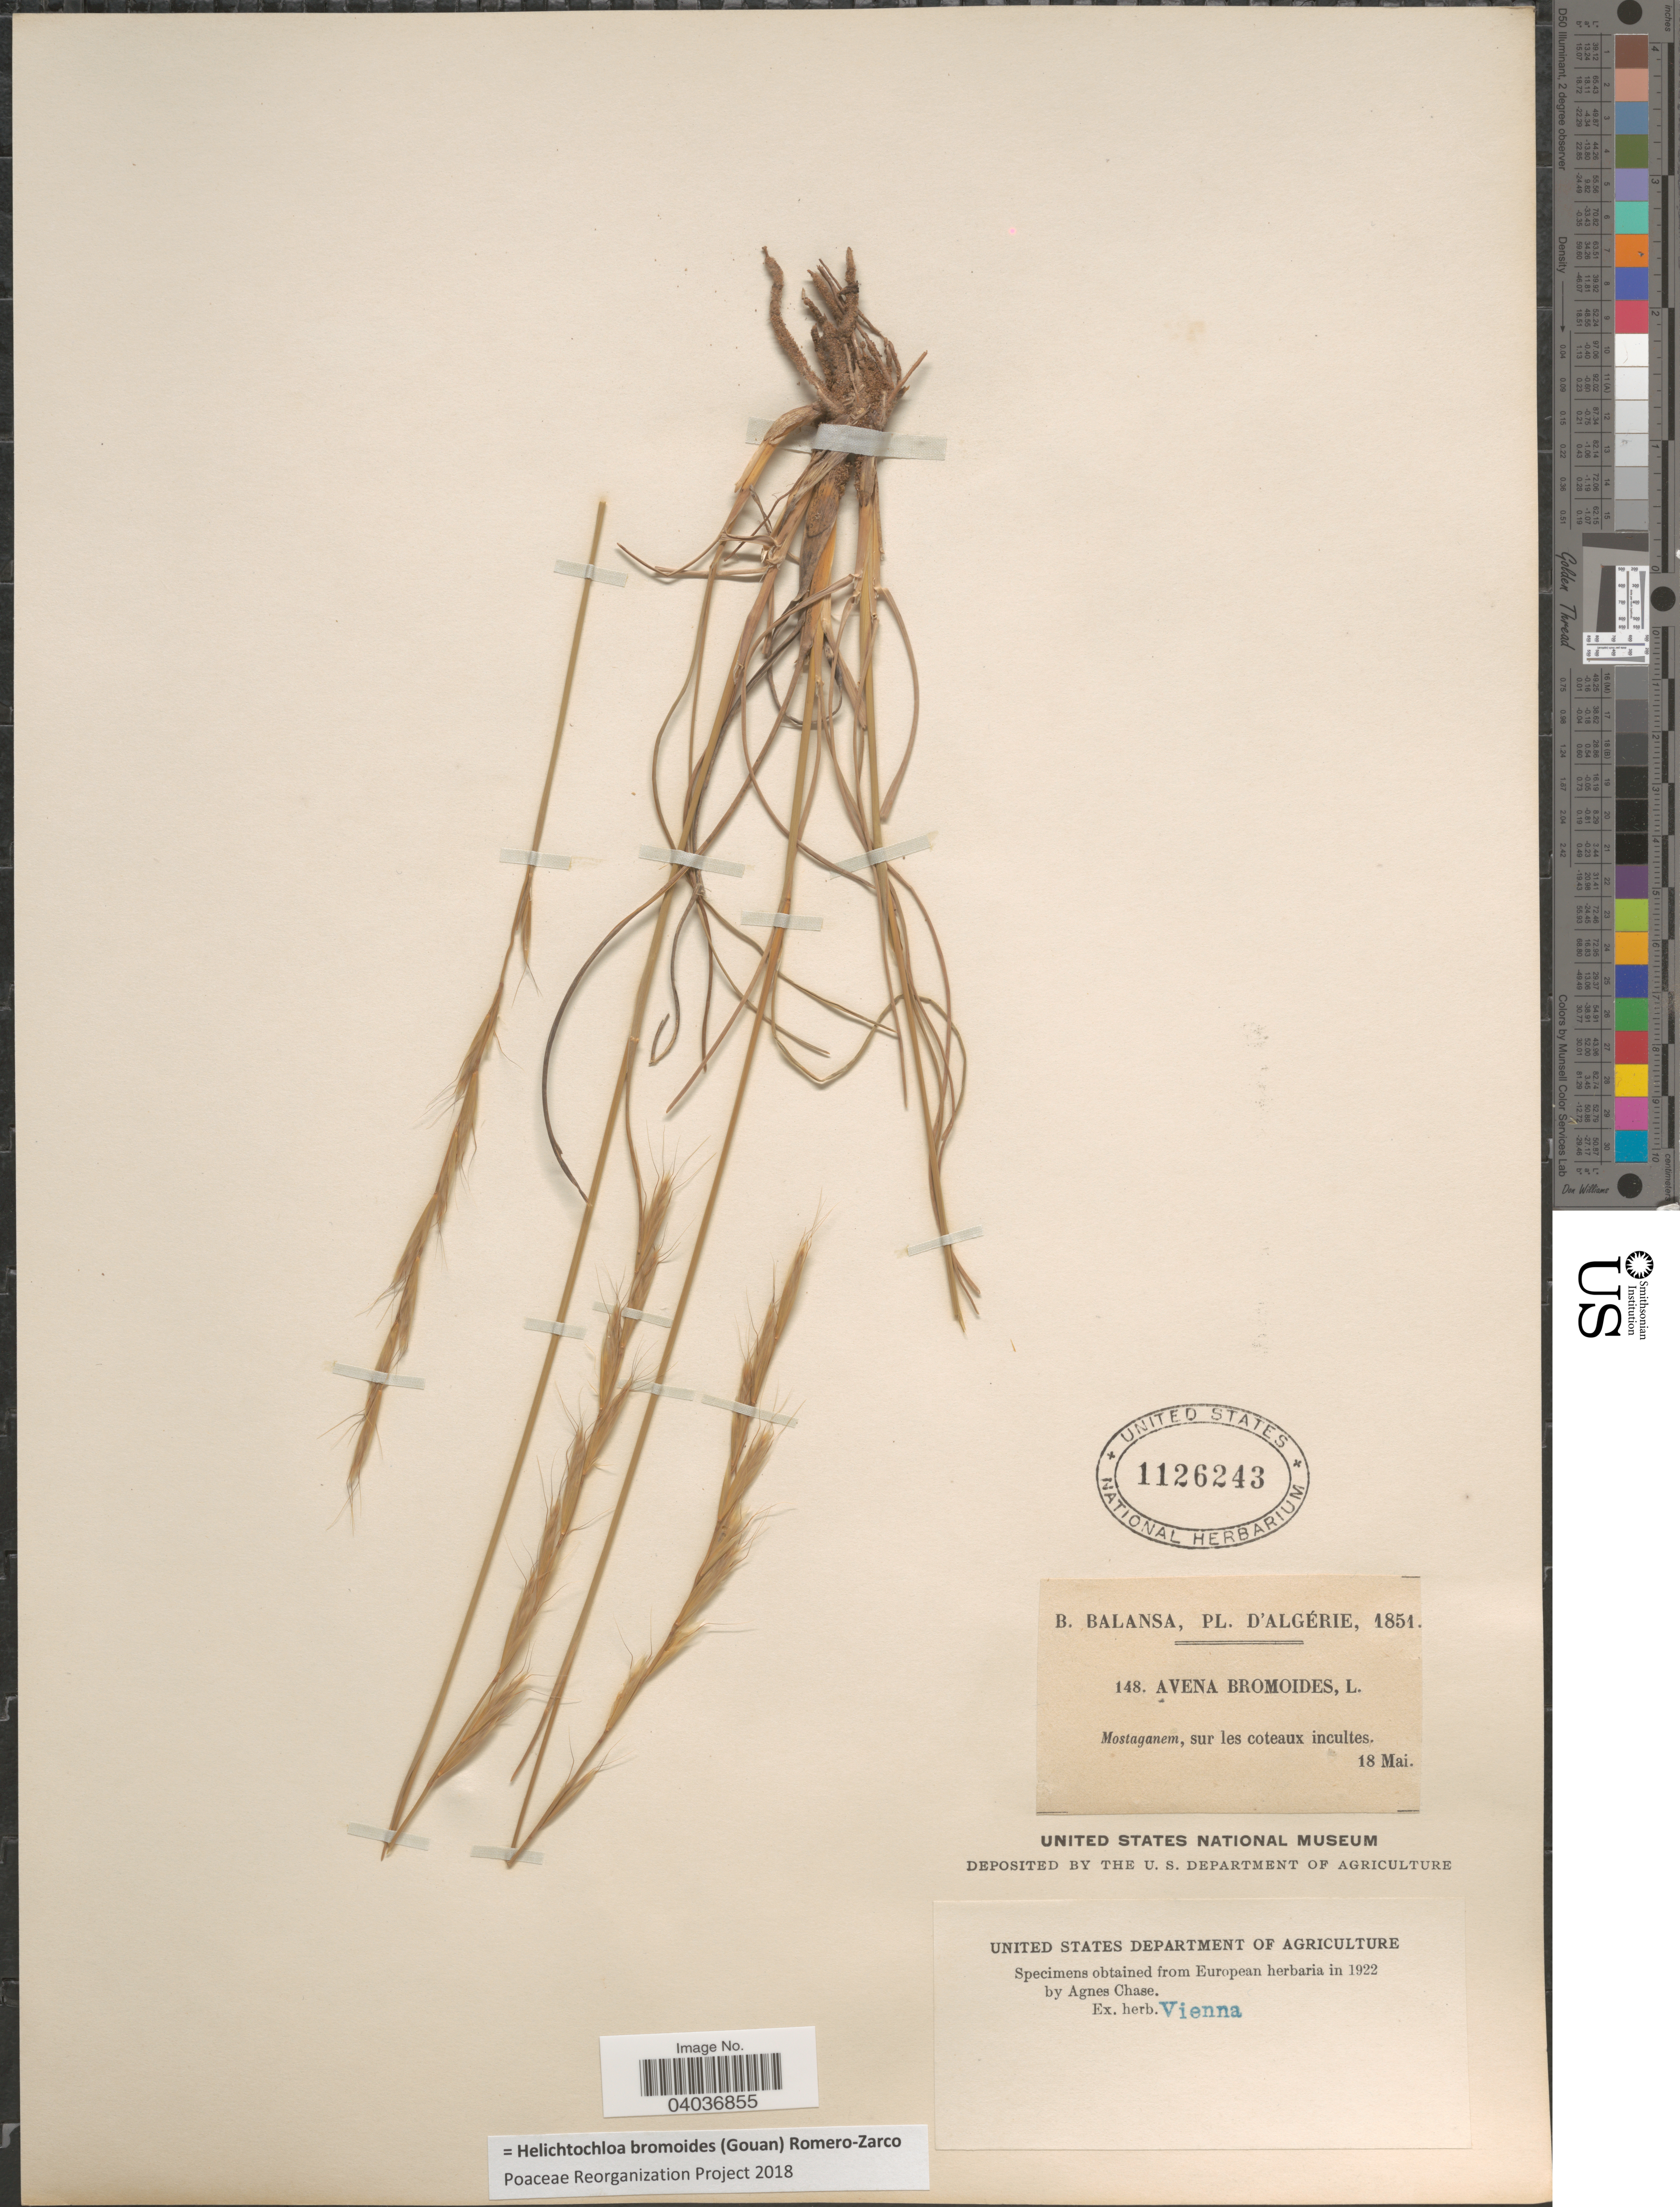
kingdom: Plantae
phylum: Tracheophyta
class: Liliopsida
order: Poales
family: Poaceae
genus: Helictochloa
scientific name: Helictochloa bromoides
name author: (Gouan) Romero-Zarco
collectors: B. Balansa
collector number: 148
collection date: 1851-05-18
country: Algeria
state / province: Mostaganem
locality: Sur les coteaux incultes.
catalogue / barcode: US 1126243